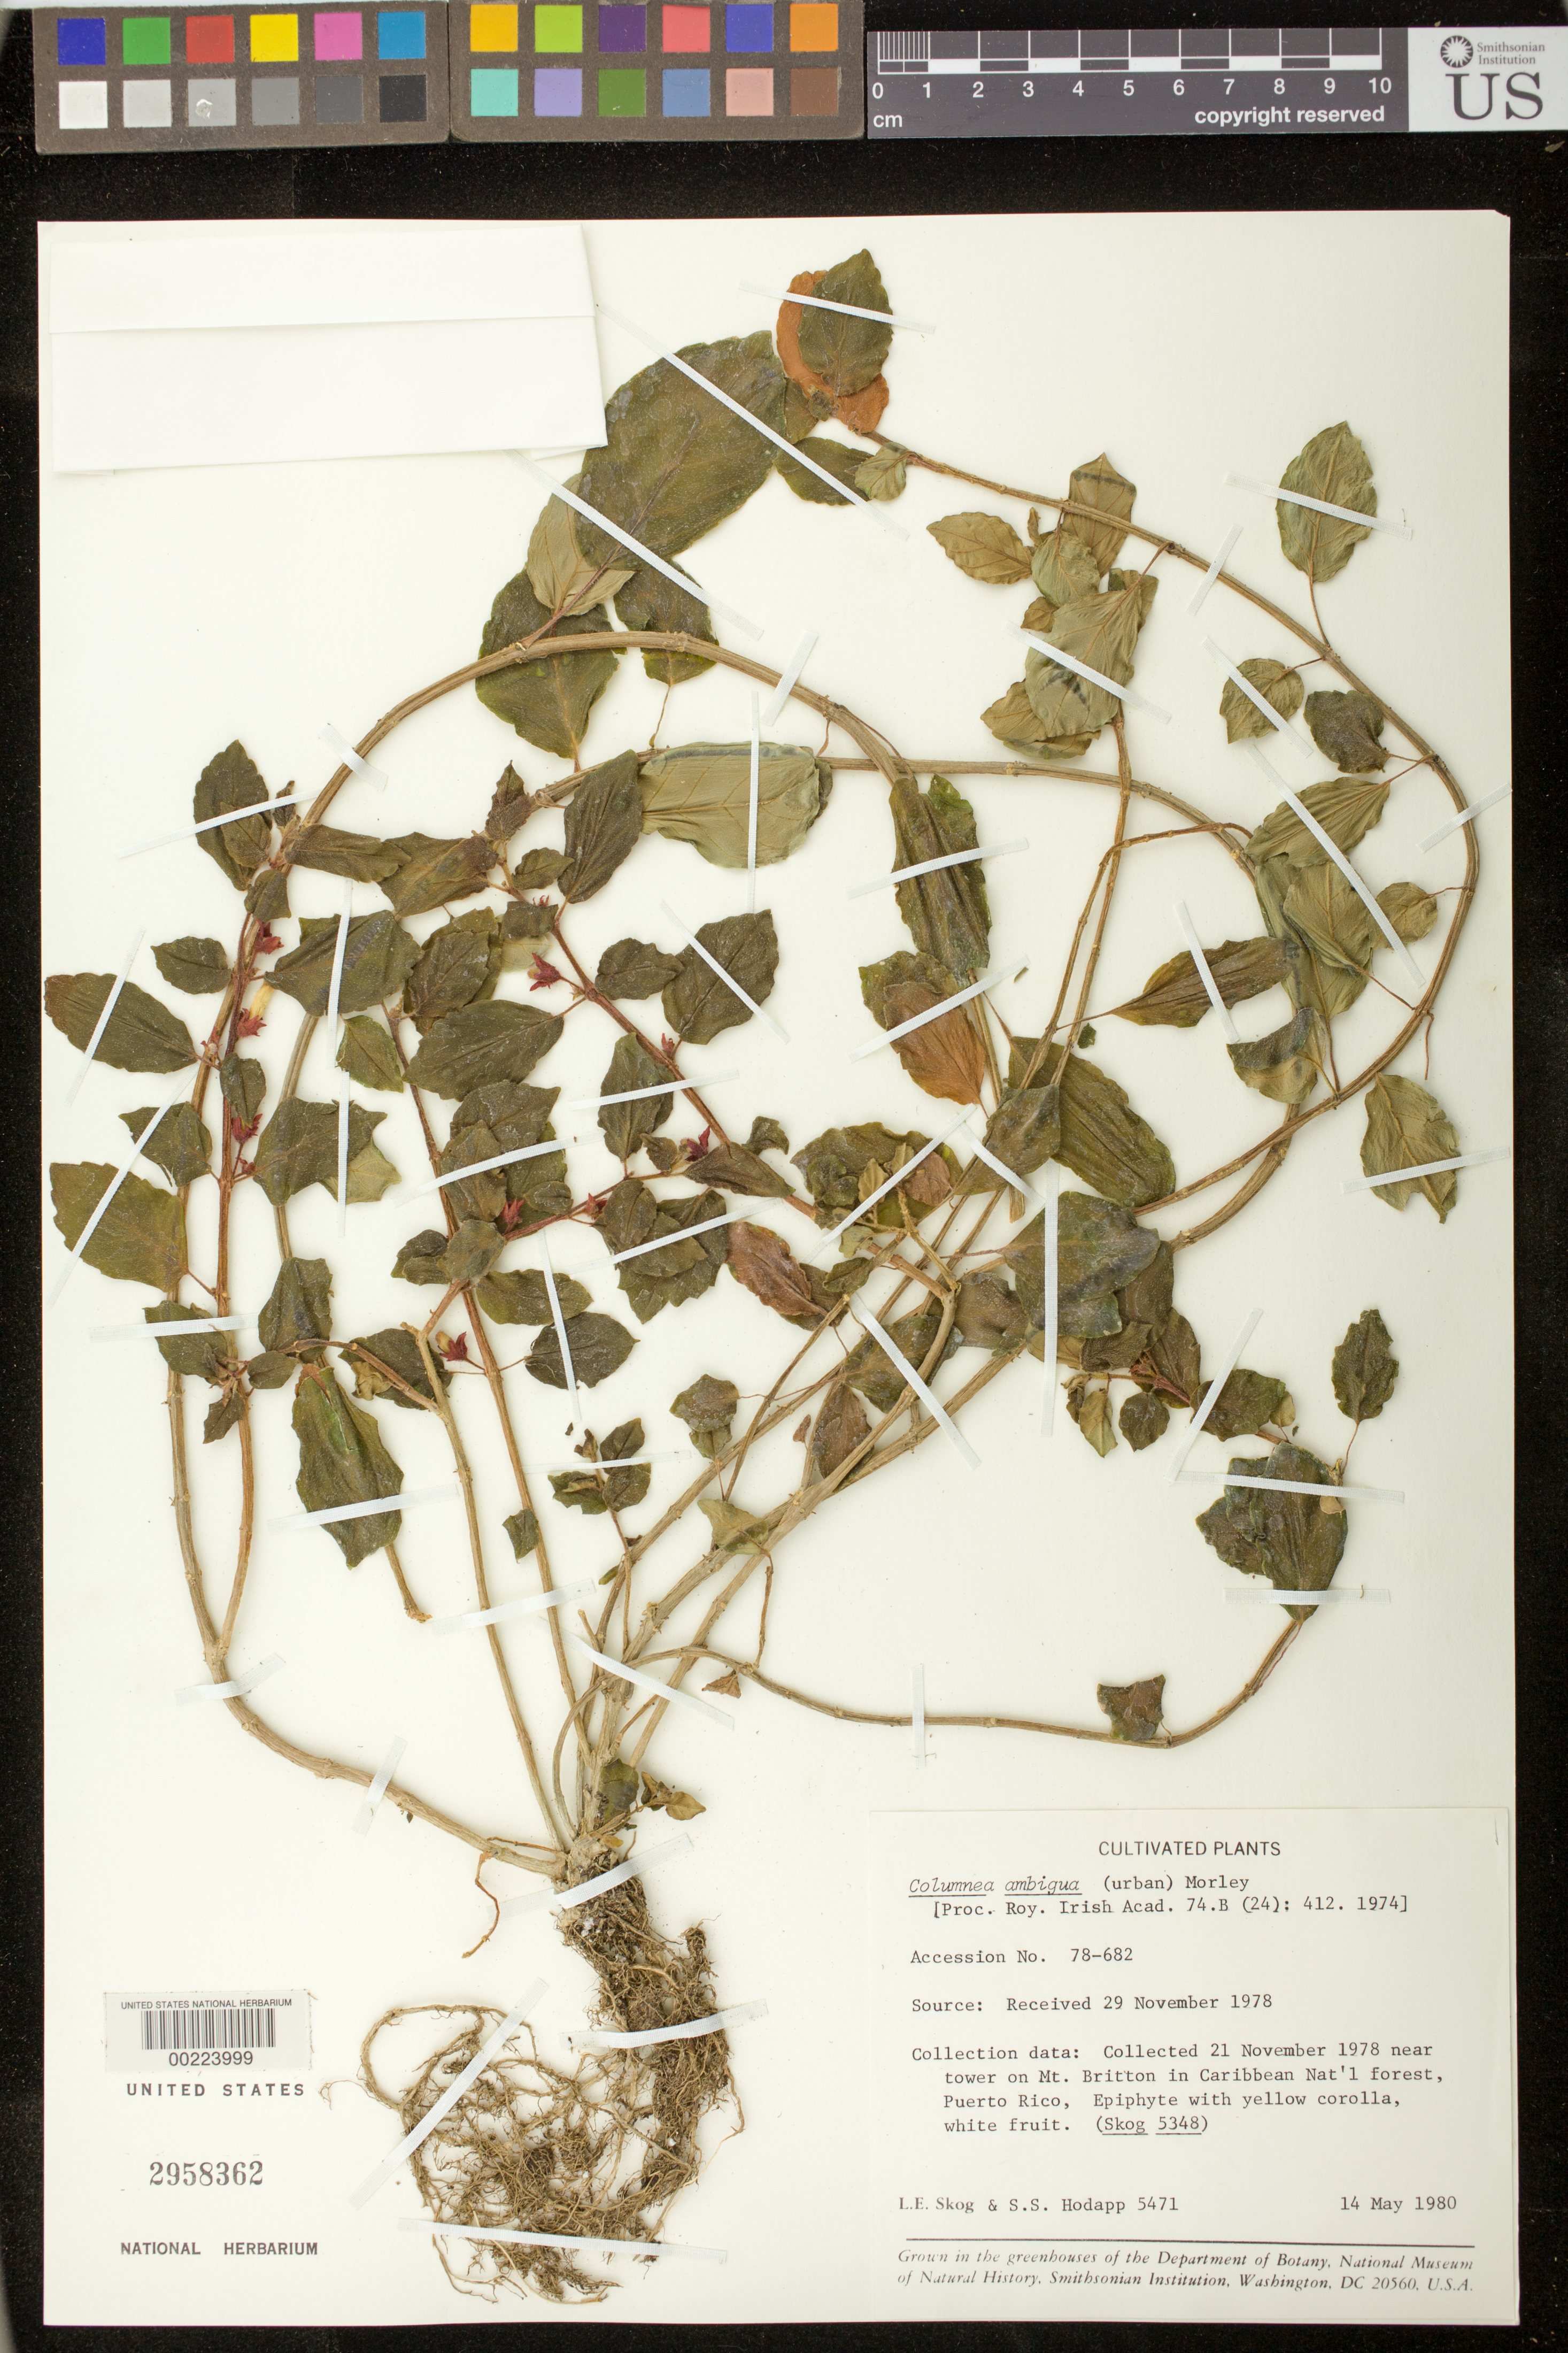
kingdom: Plantae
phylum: Tracheophyta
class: Magnoliopsida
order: Lamiales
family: Gesneriaceae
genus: Columnea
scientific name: Columnea ambigua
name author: (Urb.) B.D. Morley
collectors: L. E. Skog & S. Hodapp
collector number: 5471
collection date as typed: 14 May 1980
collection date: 1980-05-14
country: Puerto Rico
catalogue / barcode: US 2958362